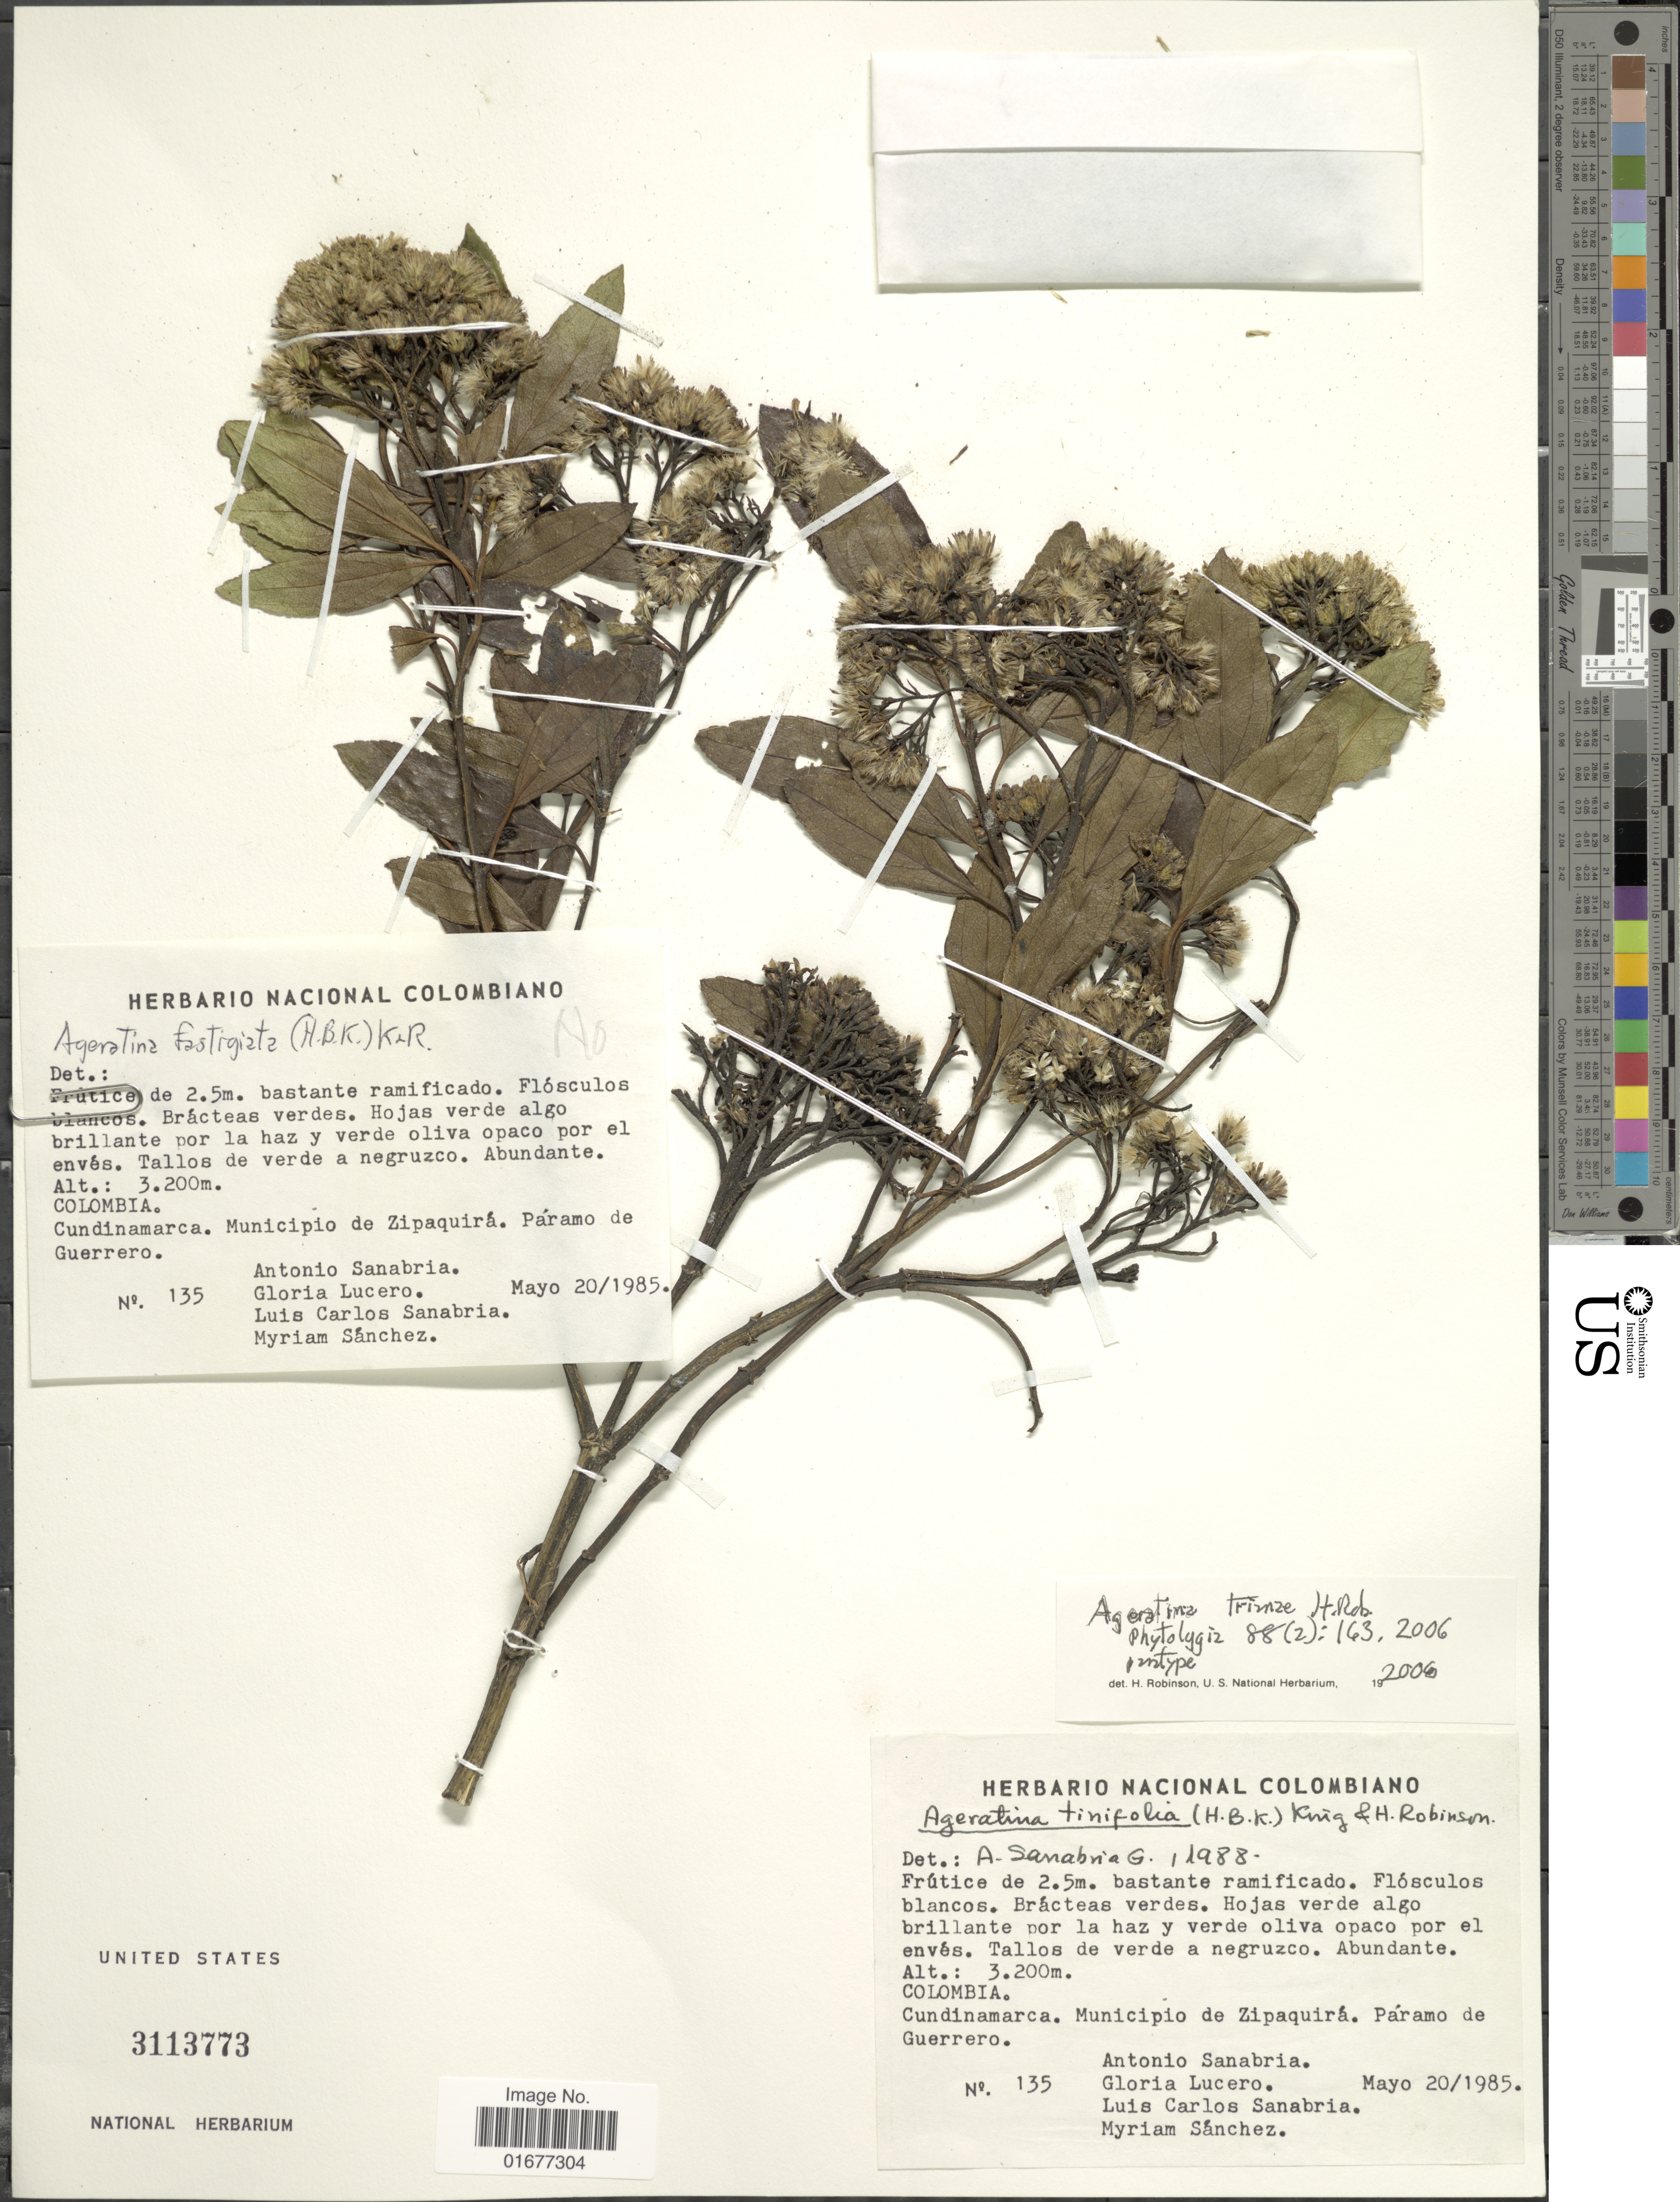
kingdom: Plantae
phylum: Tracheophyta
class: Magnoliopsida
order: Asterales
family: Asteraceae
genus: Ageratina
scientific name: Ageratina fastigiata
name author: (Kunth) R.M. King & H. Rob.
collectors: A. Sanabria G., G. Lucero, L. Sanabria & M. Sánchez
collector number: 135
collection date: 1985-05-20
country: Colombia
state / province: Cundinamarca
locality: Municipio de Zipaquira, Paramo de Guerrero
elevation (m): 3200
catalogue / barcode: US 3113773